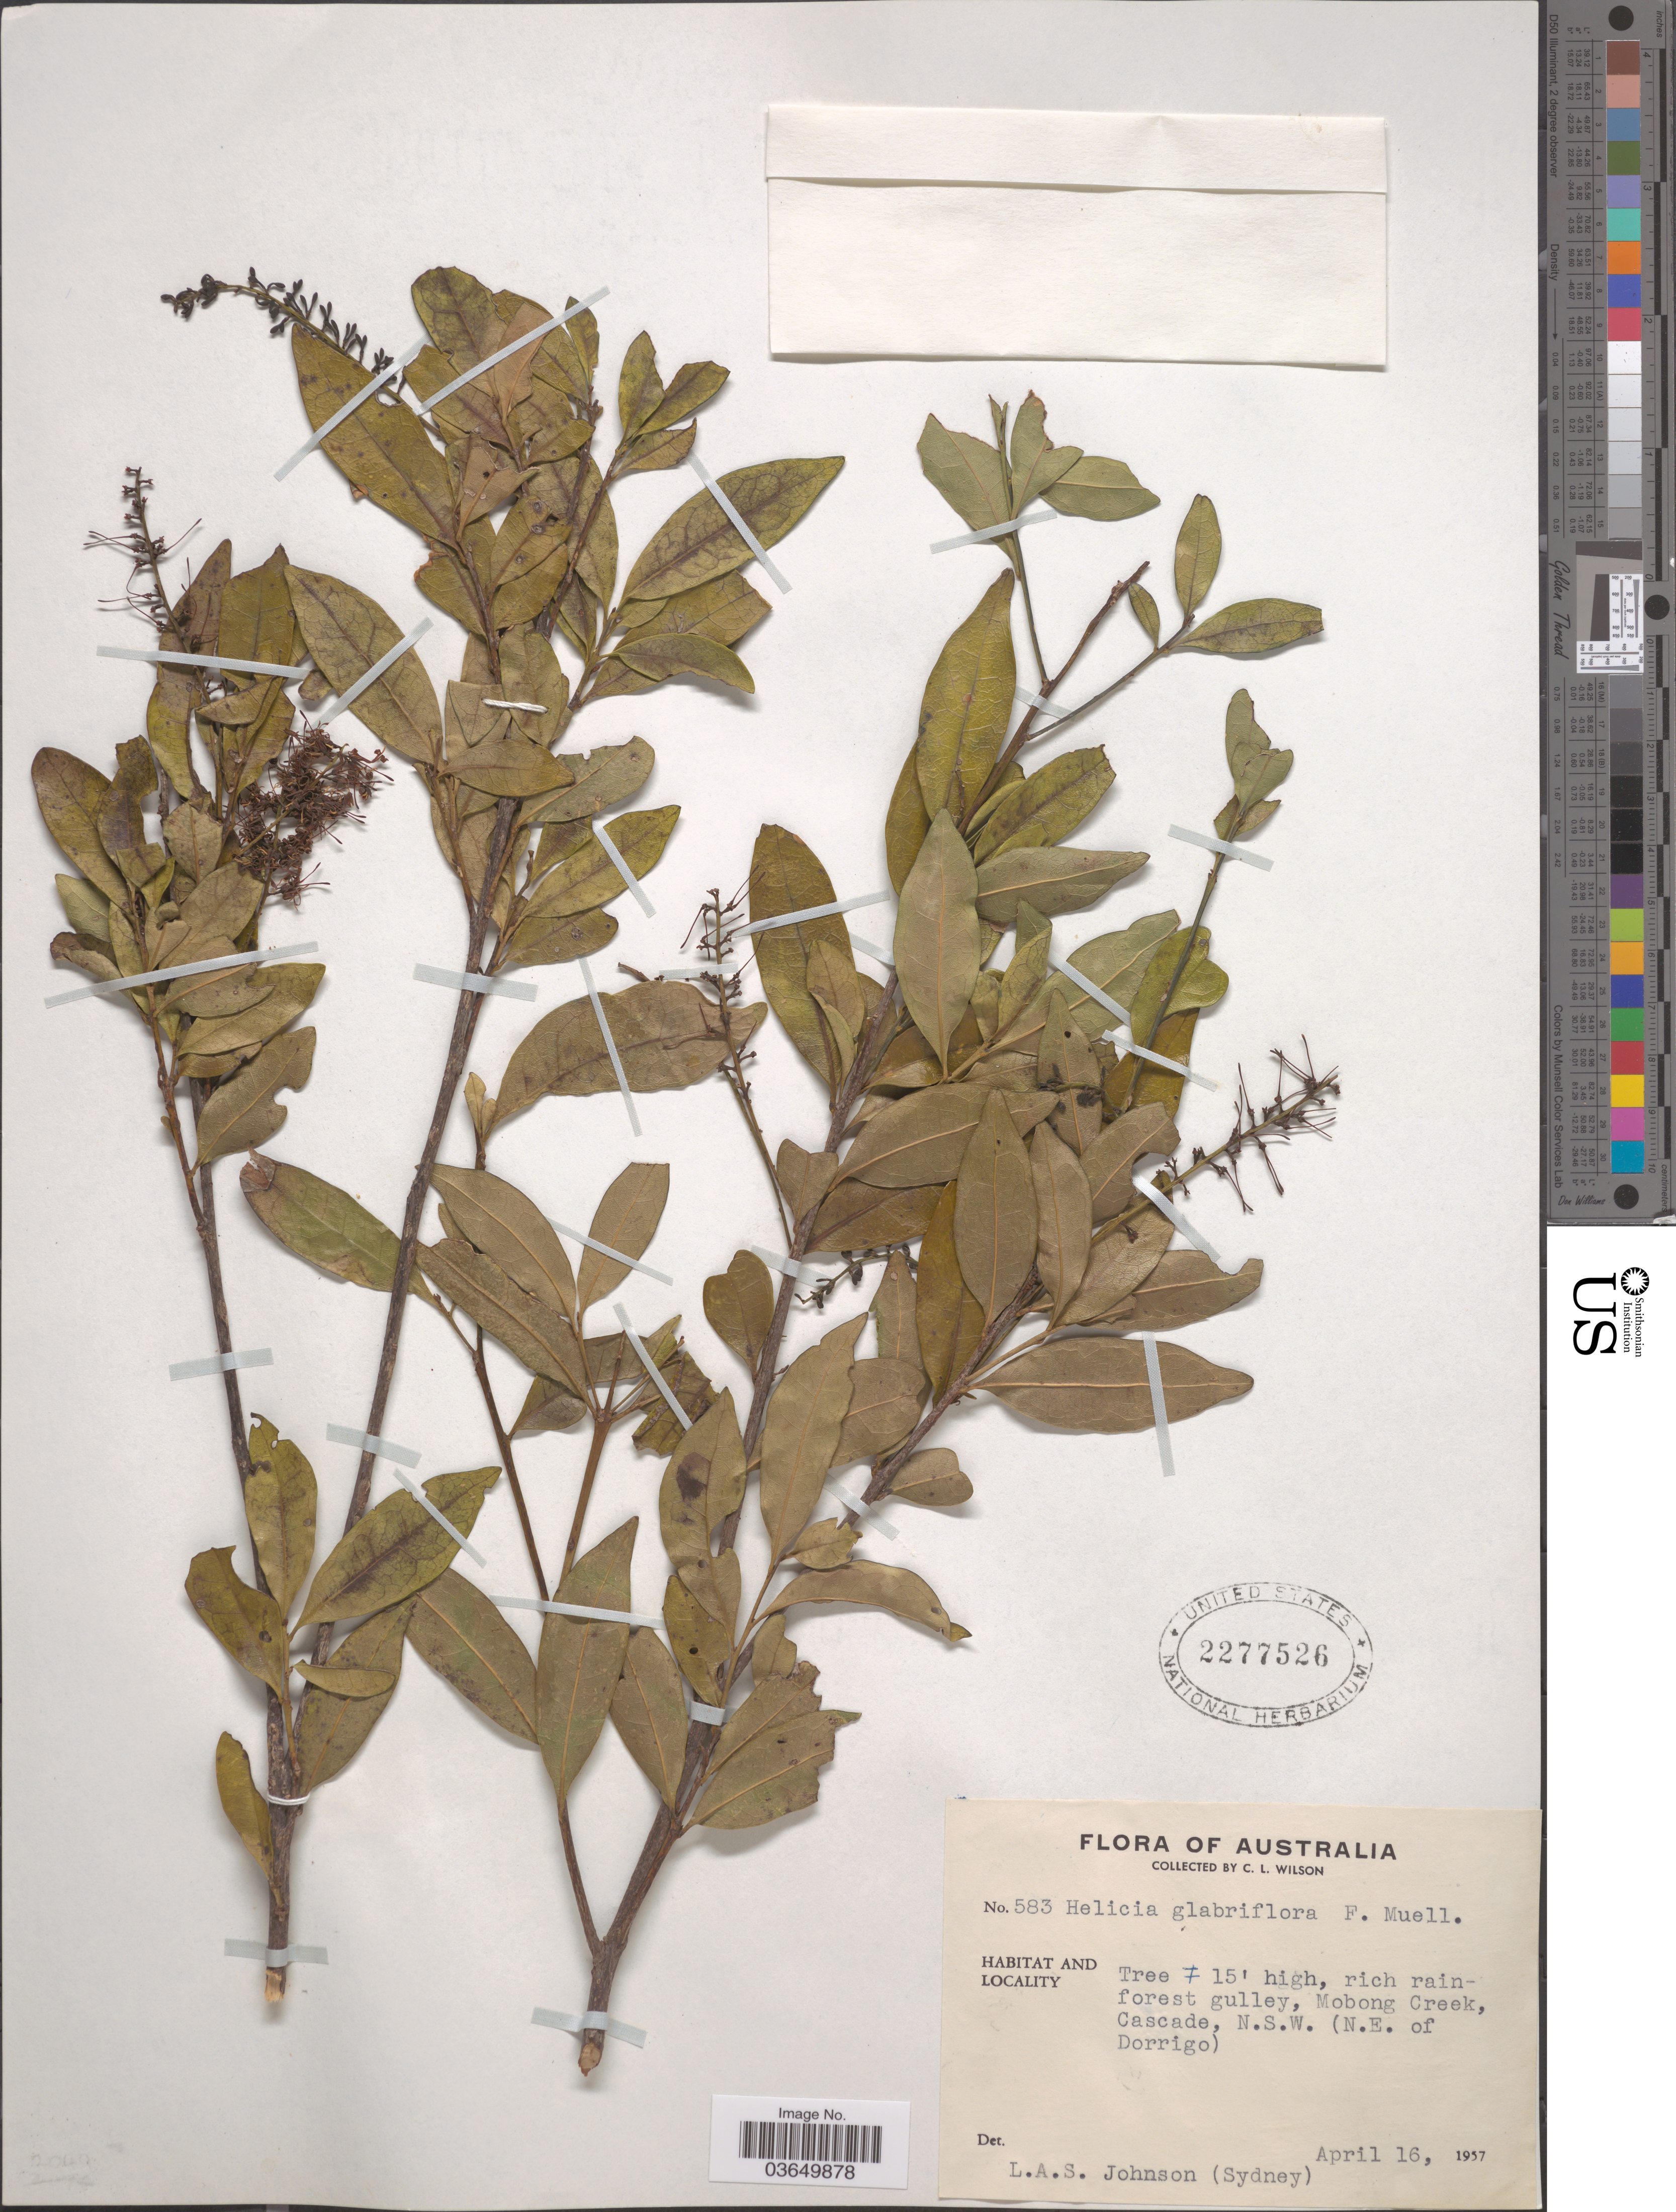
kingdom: Plantae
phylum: Tracheophyta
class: Magnoliopsida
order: Proteales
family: Proteaceae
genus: Helicia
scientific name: Helicia glabriflora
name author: F. Muell.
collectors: C. L. Wilson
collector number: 583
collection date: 1957-04-16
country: Australia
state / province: New South Wales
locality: Mobong Creek, Cascade (N. E. of Dorrigo).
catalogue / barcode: US 2277526